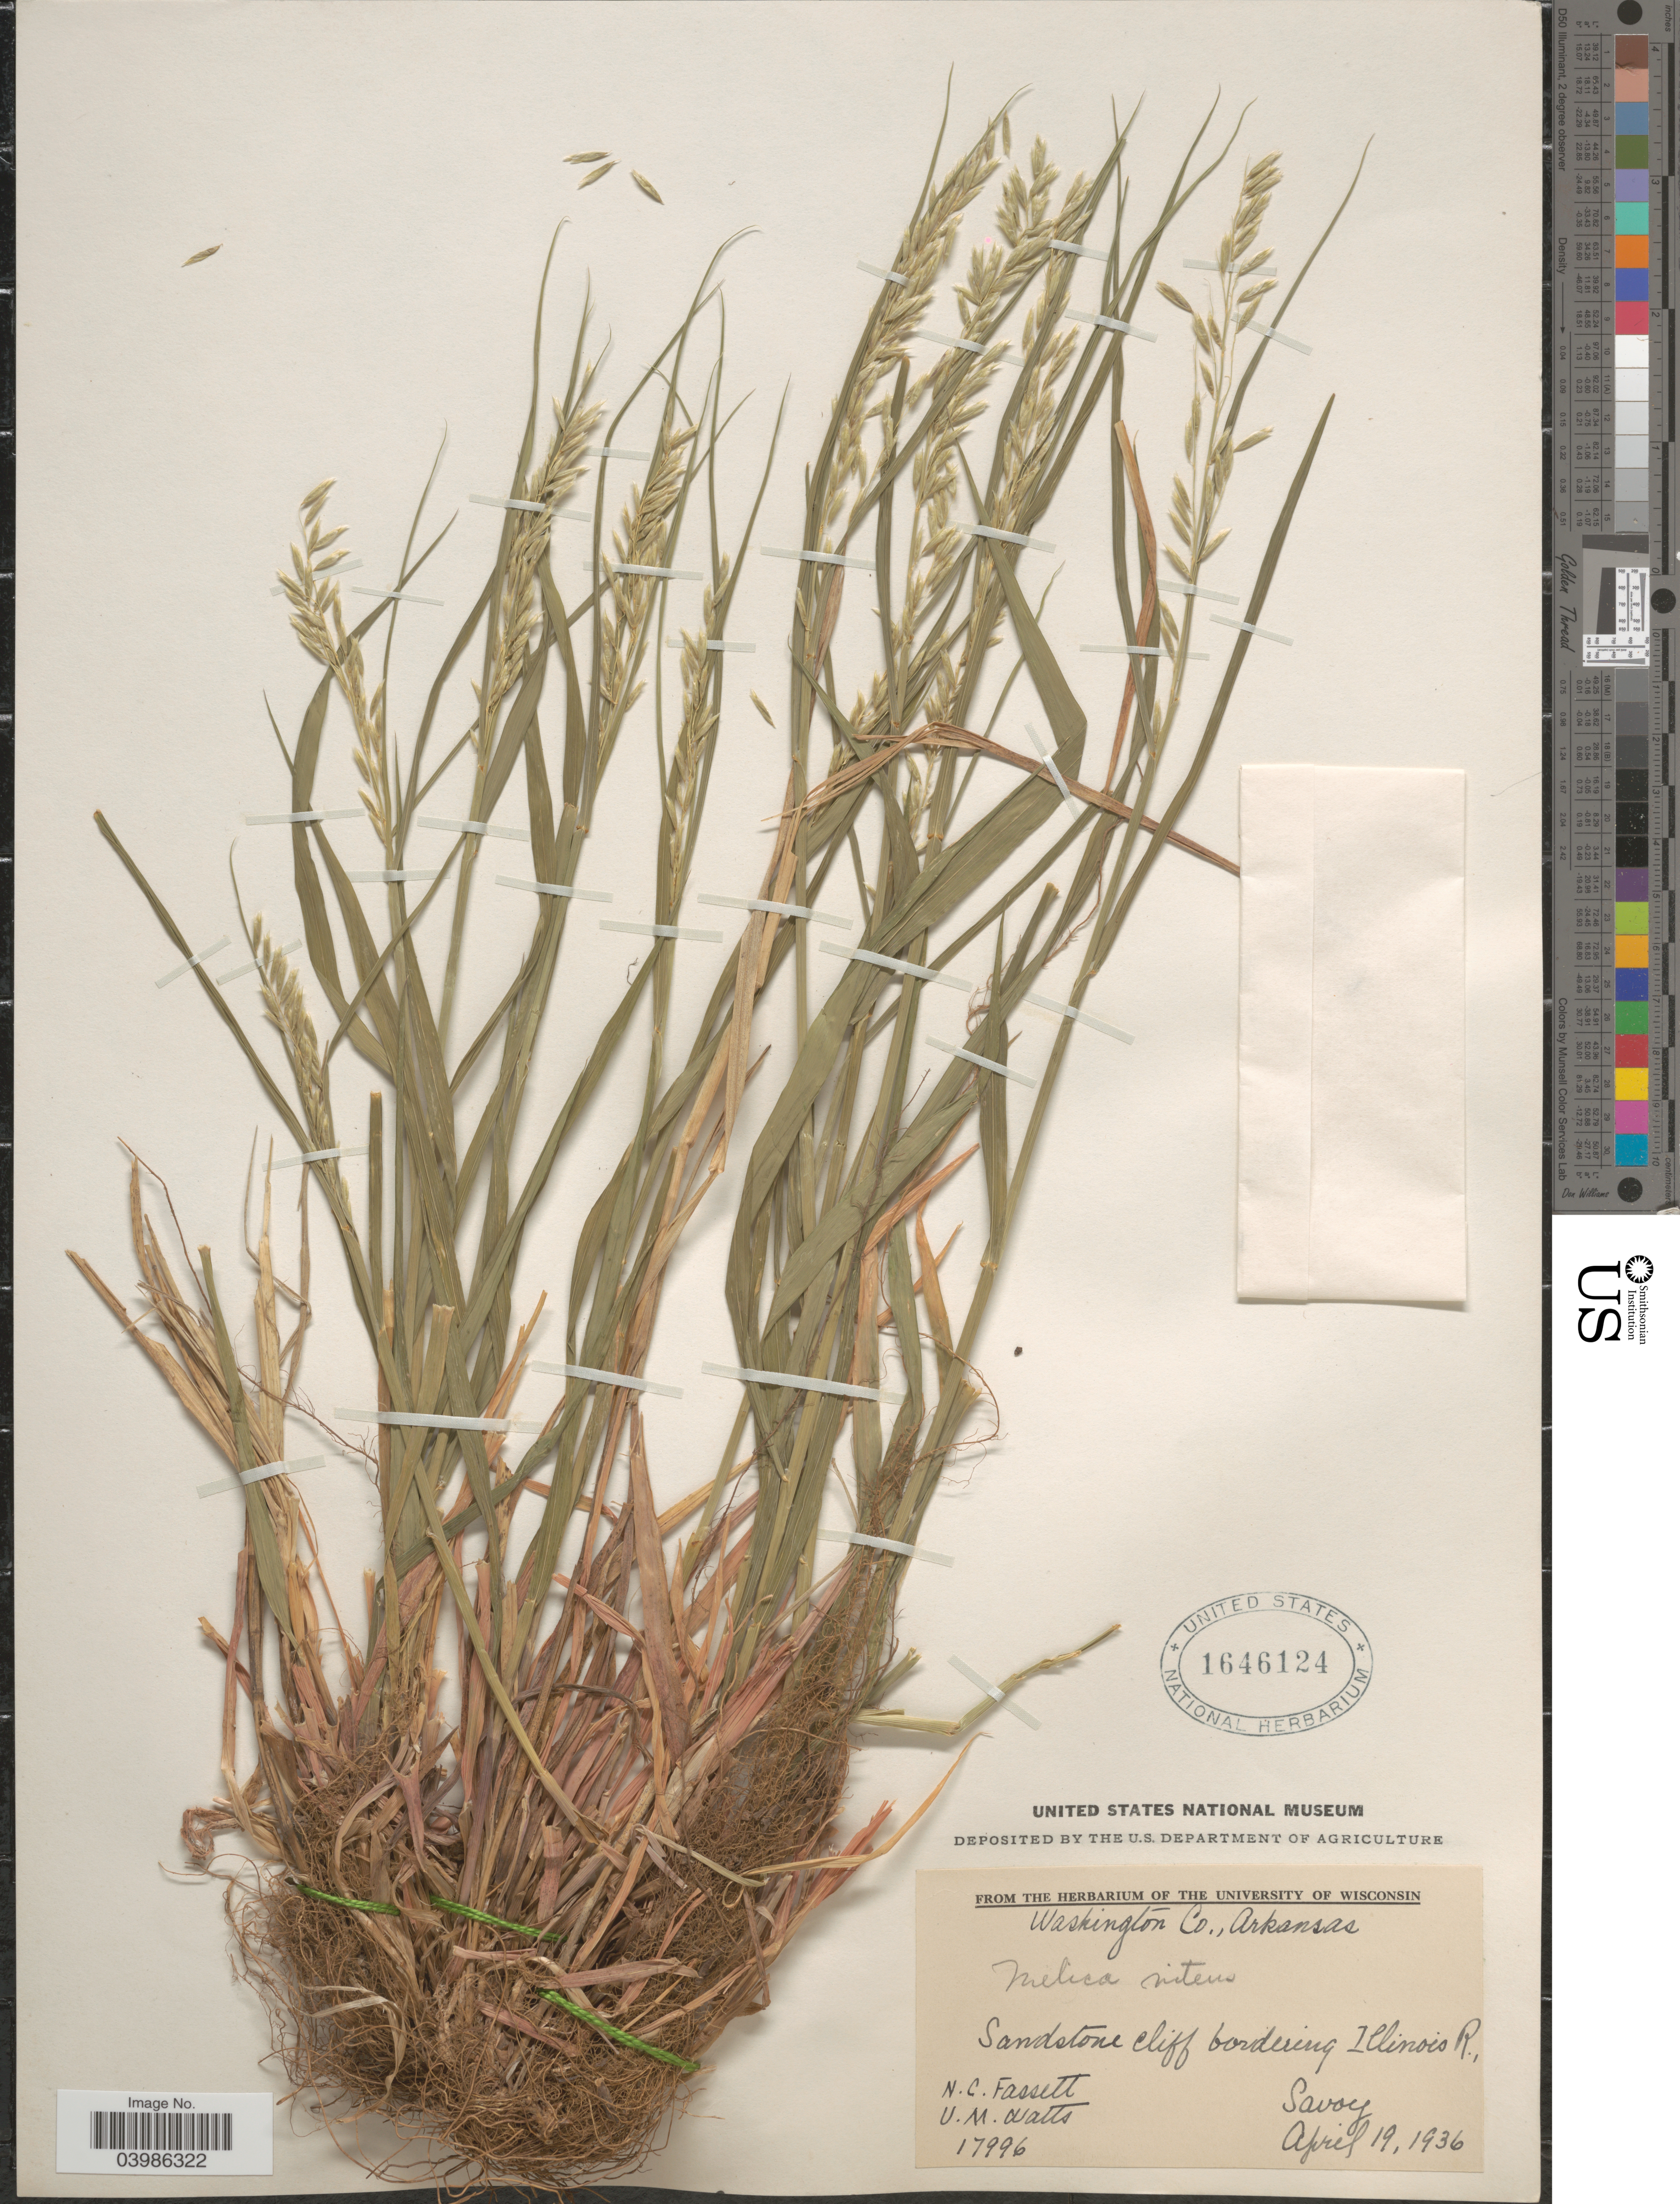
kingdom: Plantae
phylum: Tracheophyta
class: Liliopsida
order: Poales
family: Poaceae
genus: Melica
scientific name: Melica nitens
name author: (Scribn.) Nutt. ex Piper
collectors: N. C. Fassett & U. Watts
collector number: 17996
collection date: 1936-04-19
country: United States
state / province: Arkansas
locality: Washington Co. Sandstone cliff bordering Illinois R., Savoy.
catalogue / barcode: US 1646124